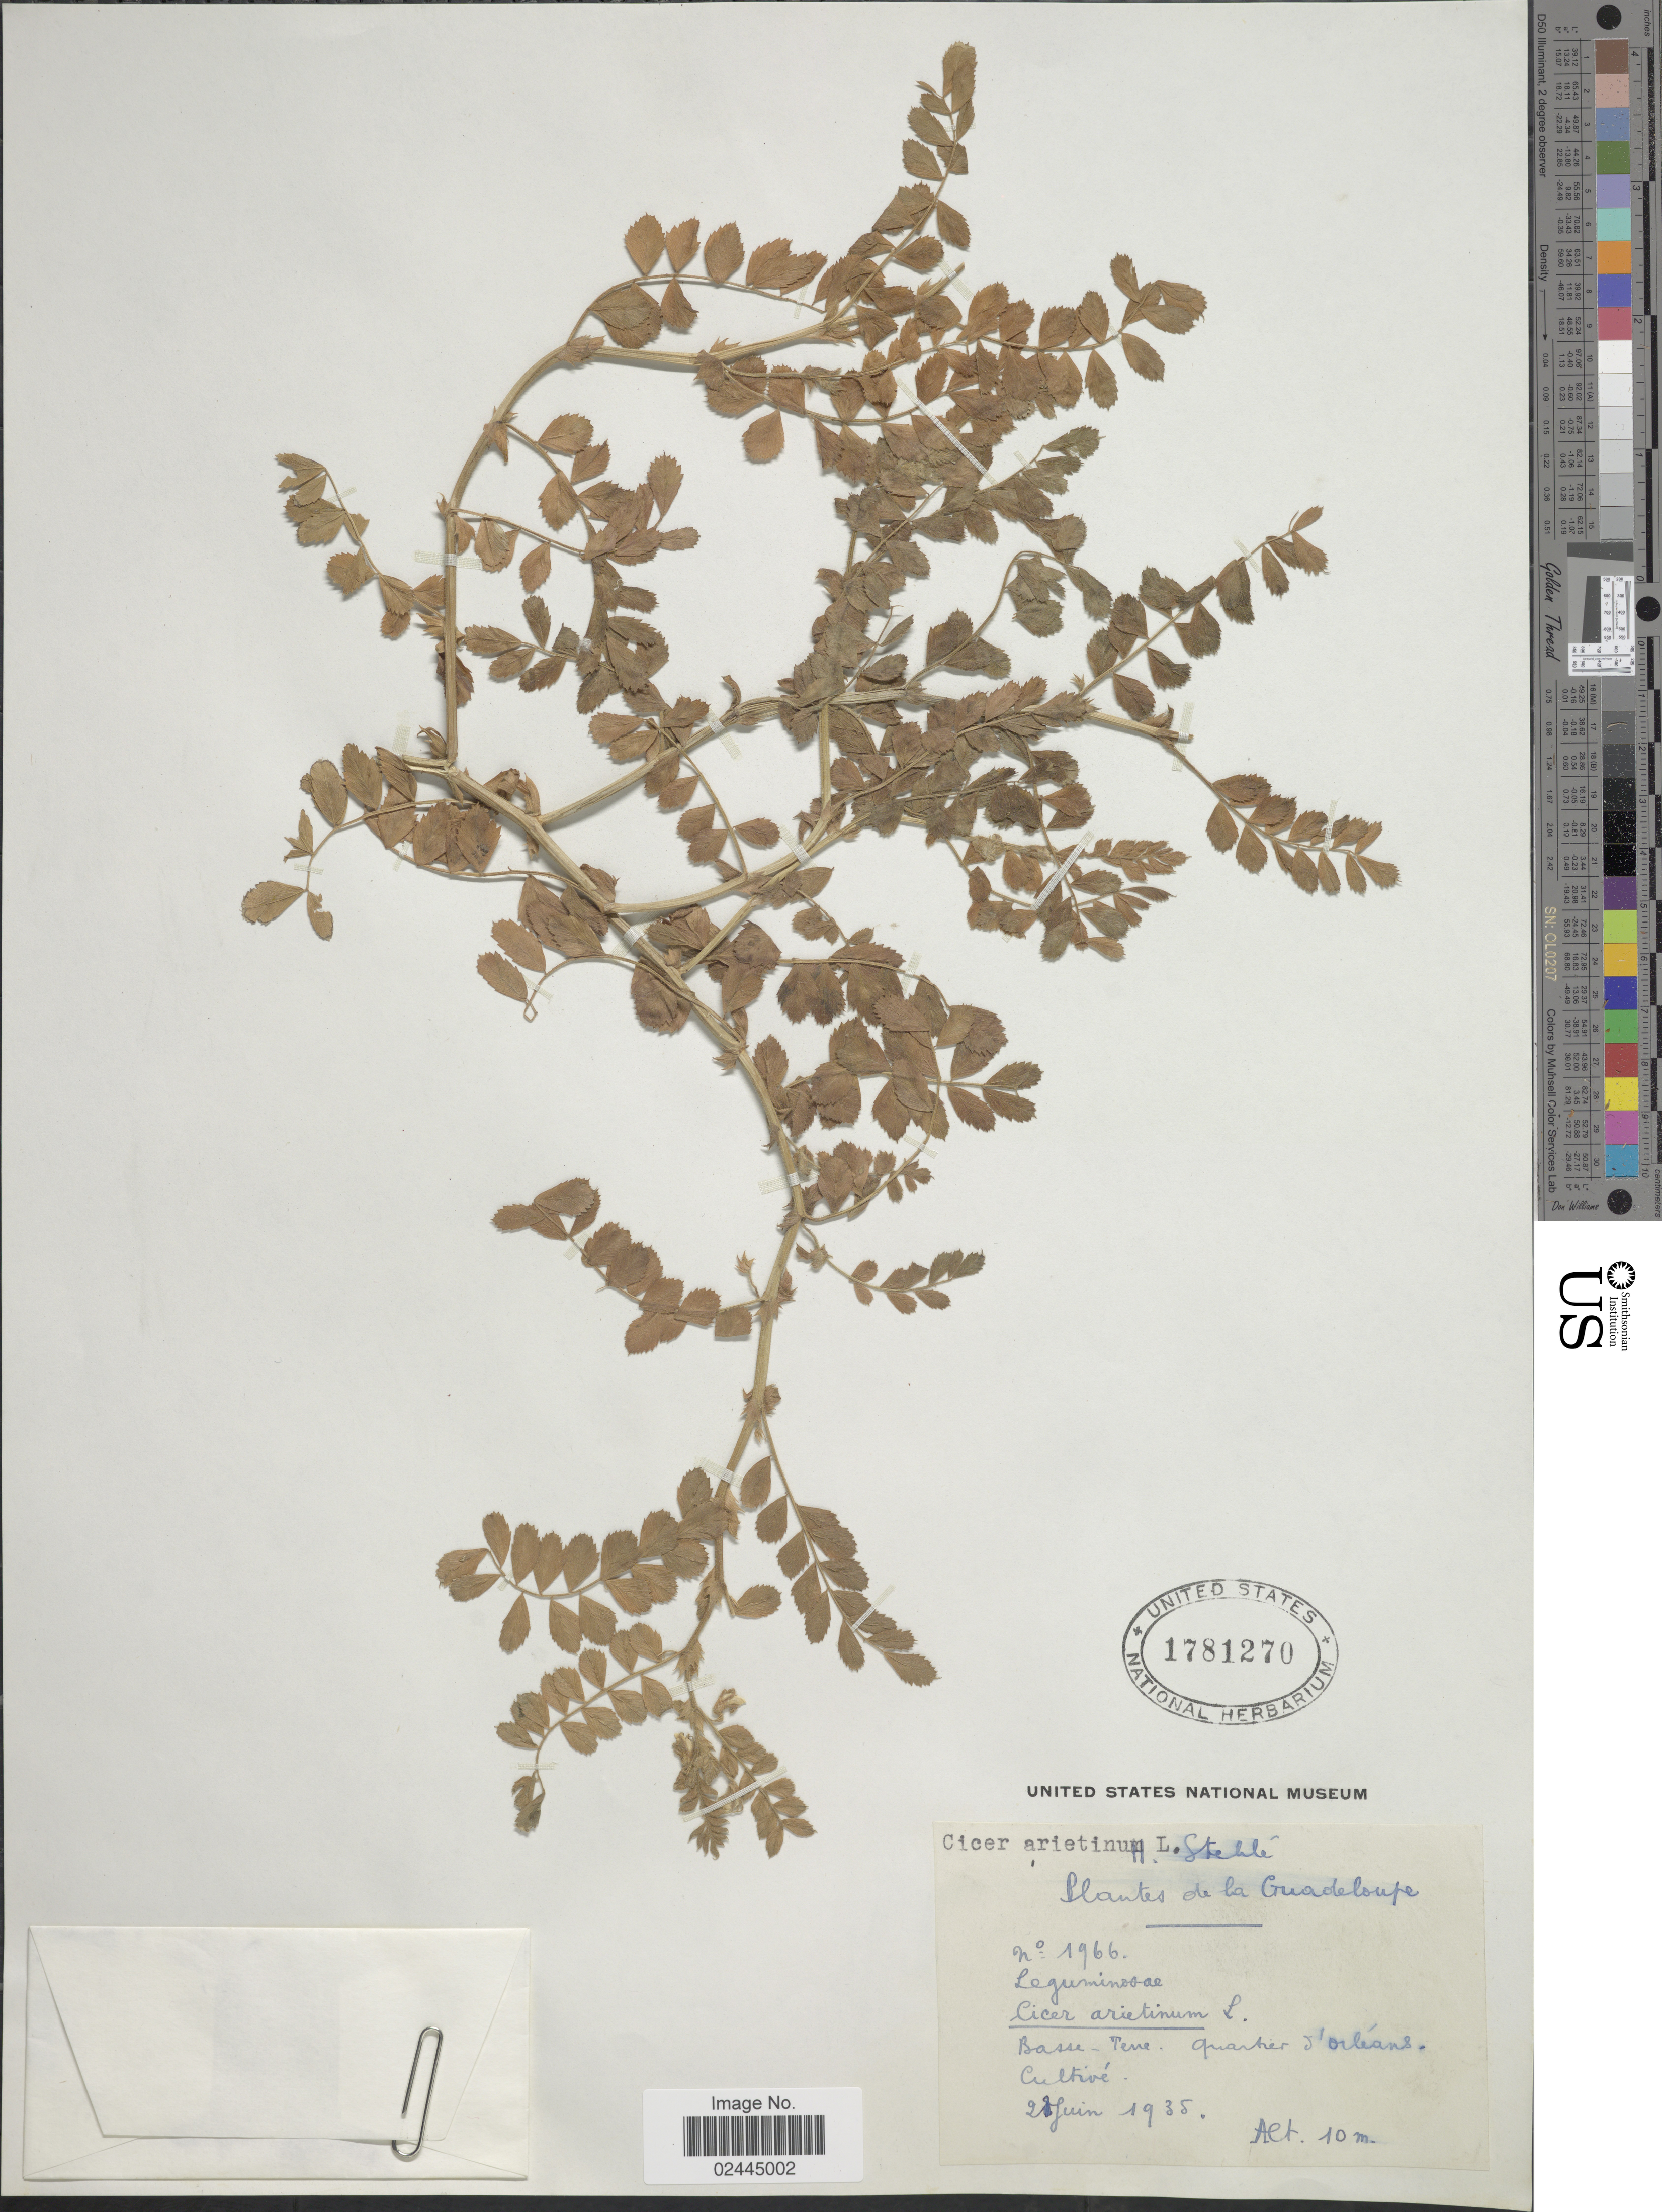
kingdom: Plantae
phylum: Tracheophyta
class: Magnoliopsida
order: Fabales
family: Fabaceae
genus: Cicer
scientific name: Cicer arietinum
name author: L.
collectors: -- Stehlé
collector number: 1966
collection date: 1935-06-28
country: Guadeloupe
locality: Basse- Terre Quarter d'Orleans, Cultive.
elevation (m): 10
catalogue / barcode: US 1781270